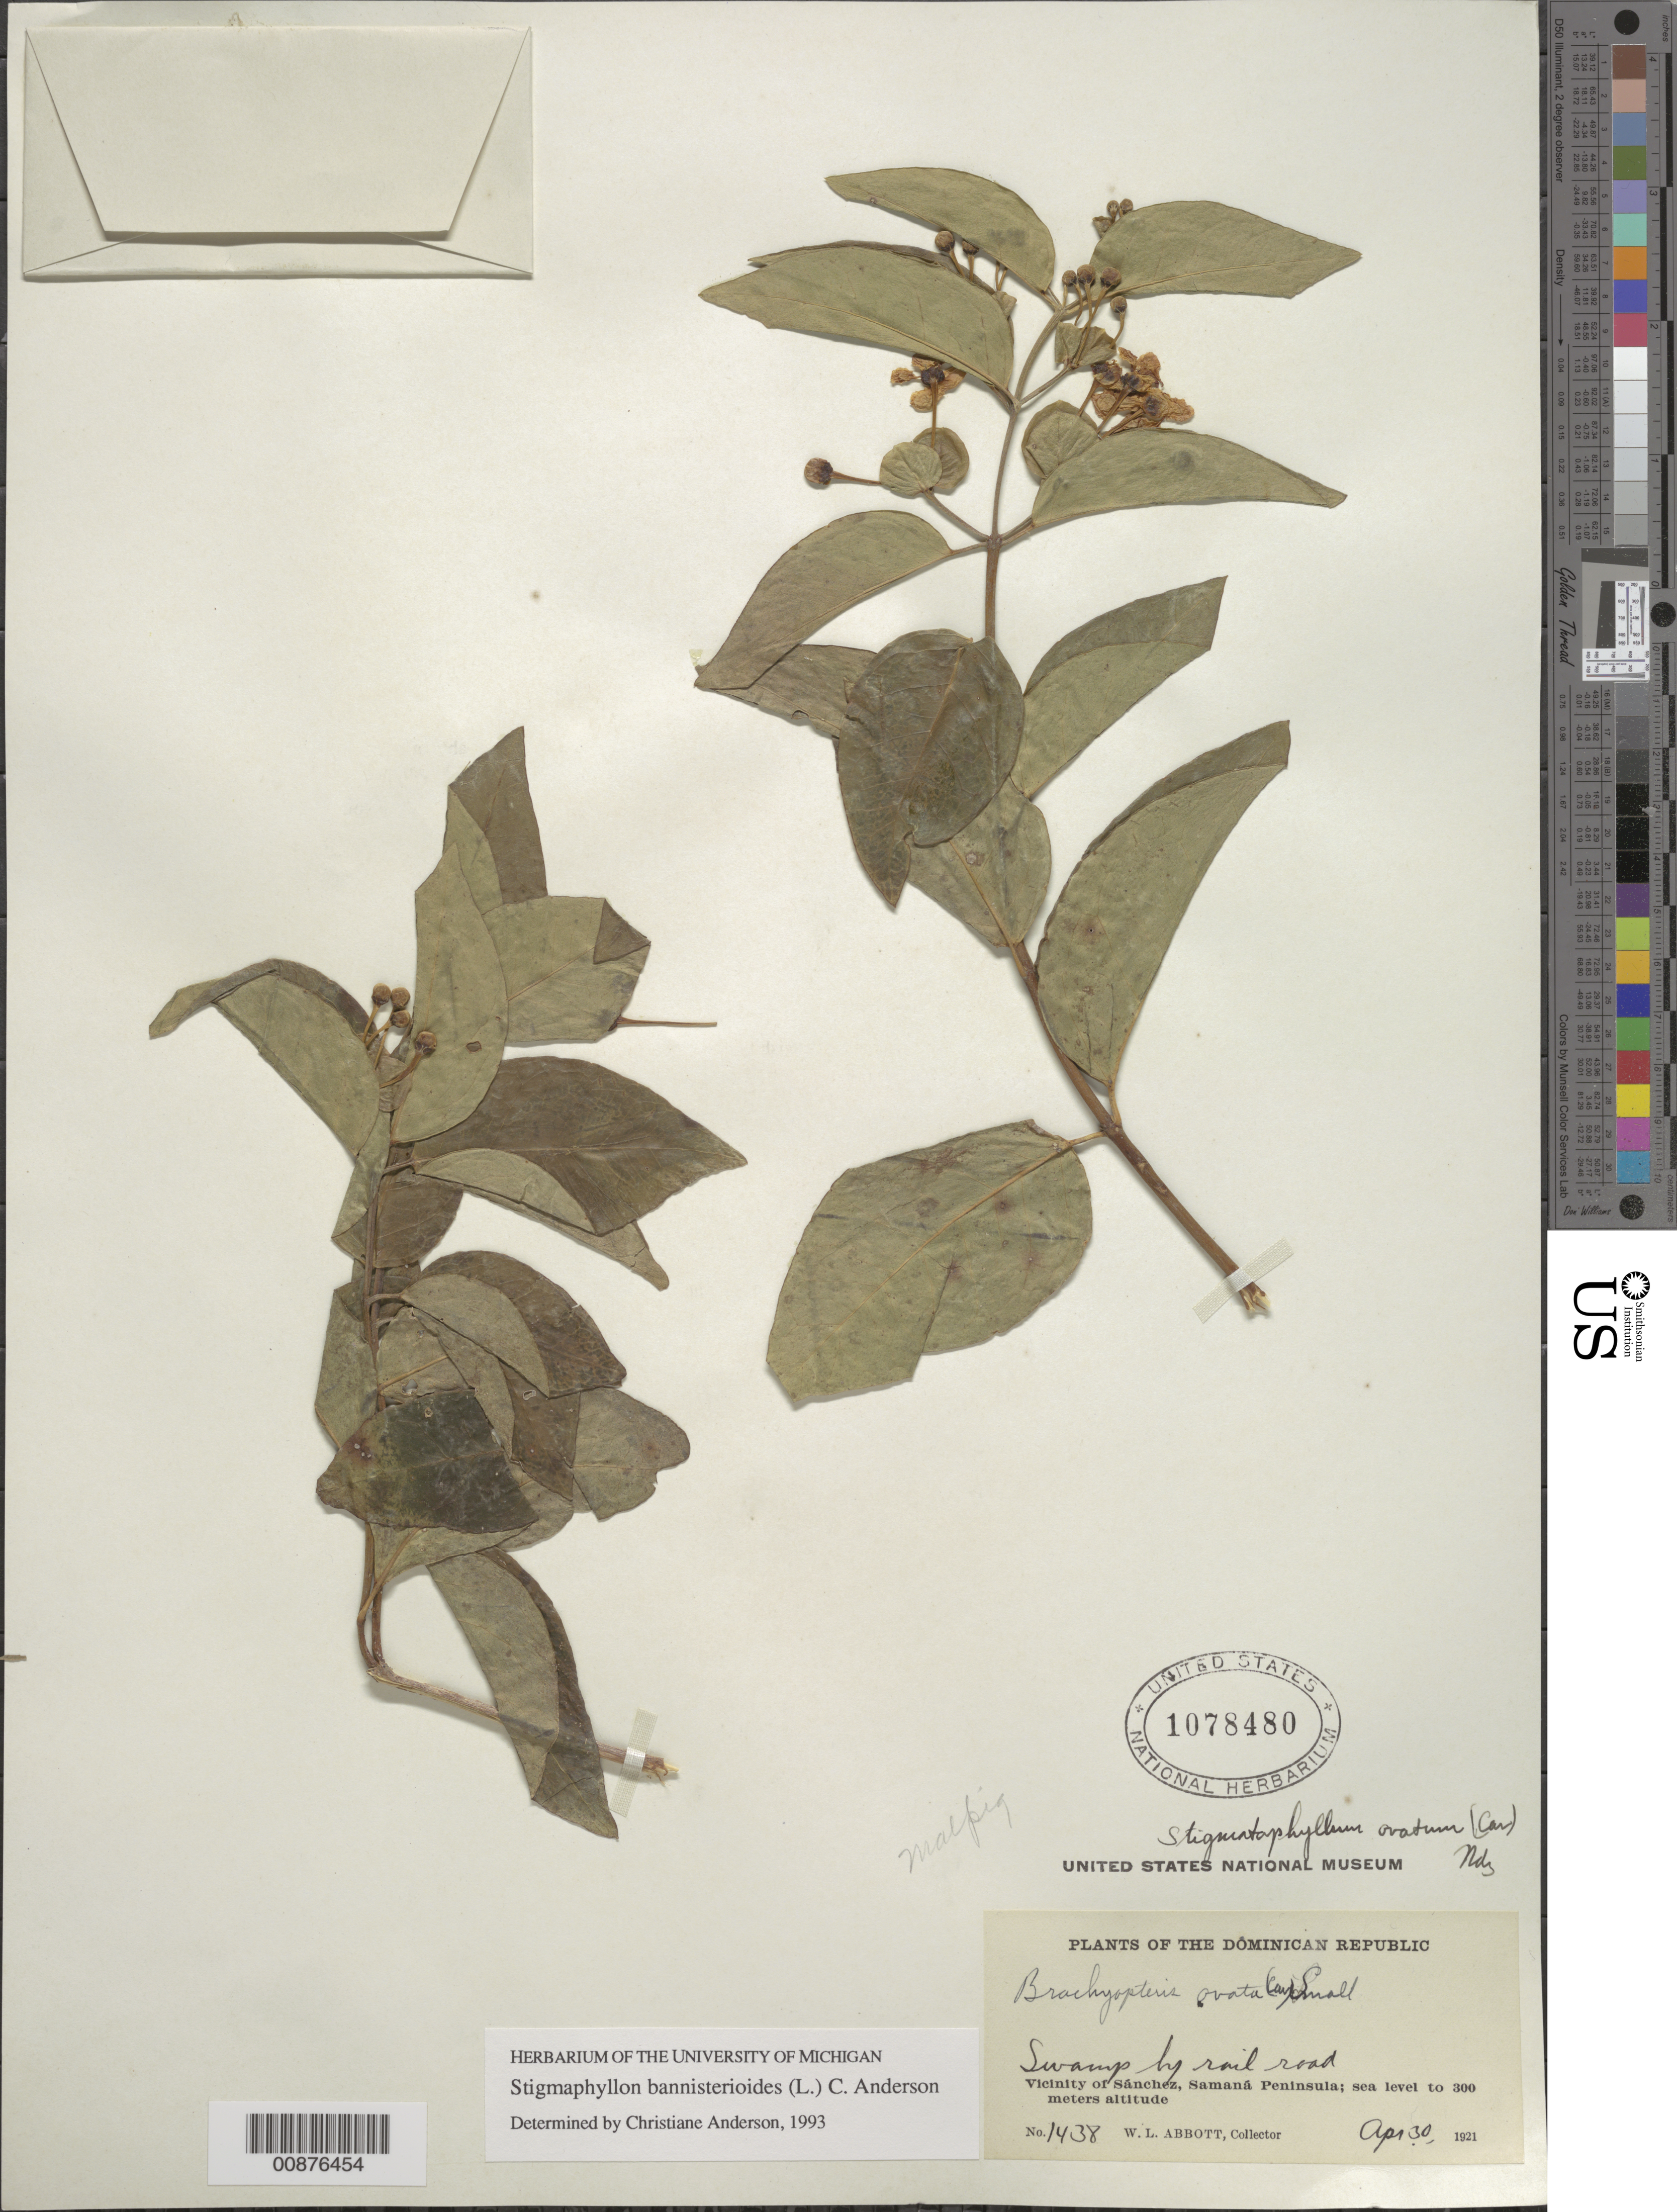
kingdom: Plantae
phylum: Tracheophyta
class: Magnoliopsida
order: Malpighiales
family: Malpighiaceae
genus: Stigmaphyllon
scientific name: Stigmaphyllon bannisterioides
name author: (L.) C.E. Anderson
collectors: W. L. Abbott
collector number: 1438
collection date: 1921-04-30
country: Dominican Republic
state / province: Samaná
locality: Vicinity of Sánchez, Samaná Peninsula.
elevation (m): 0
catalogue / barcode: US 1078480